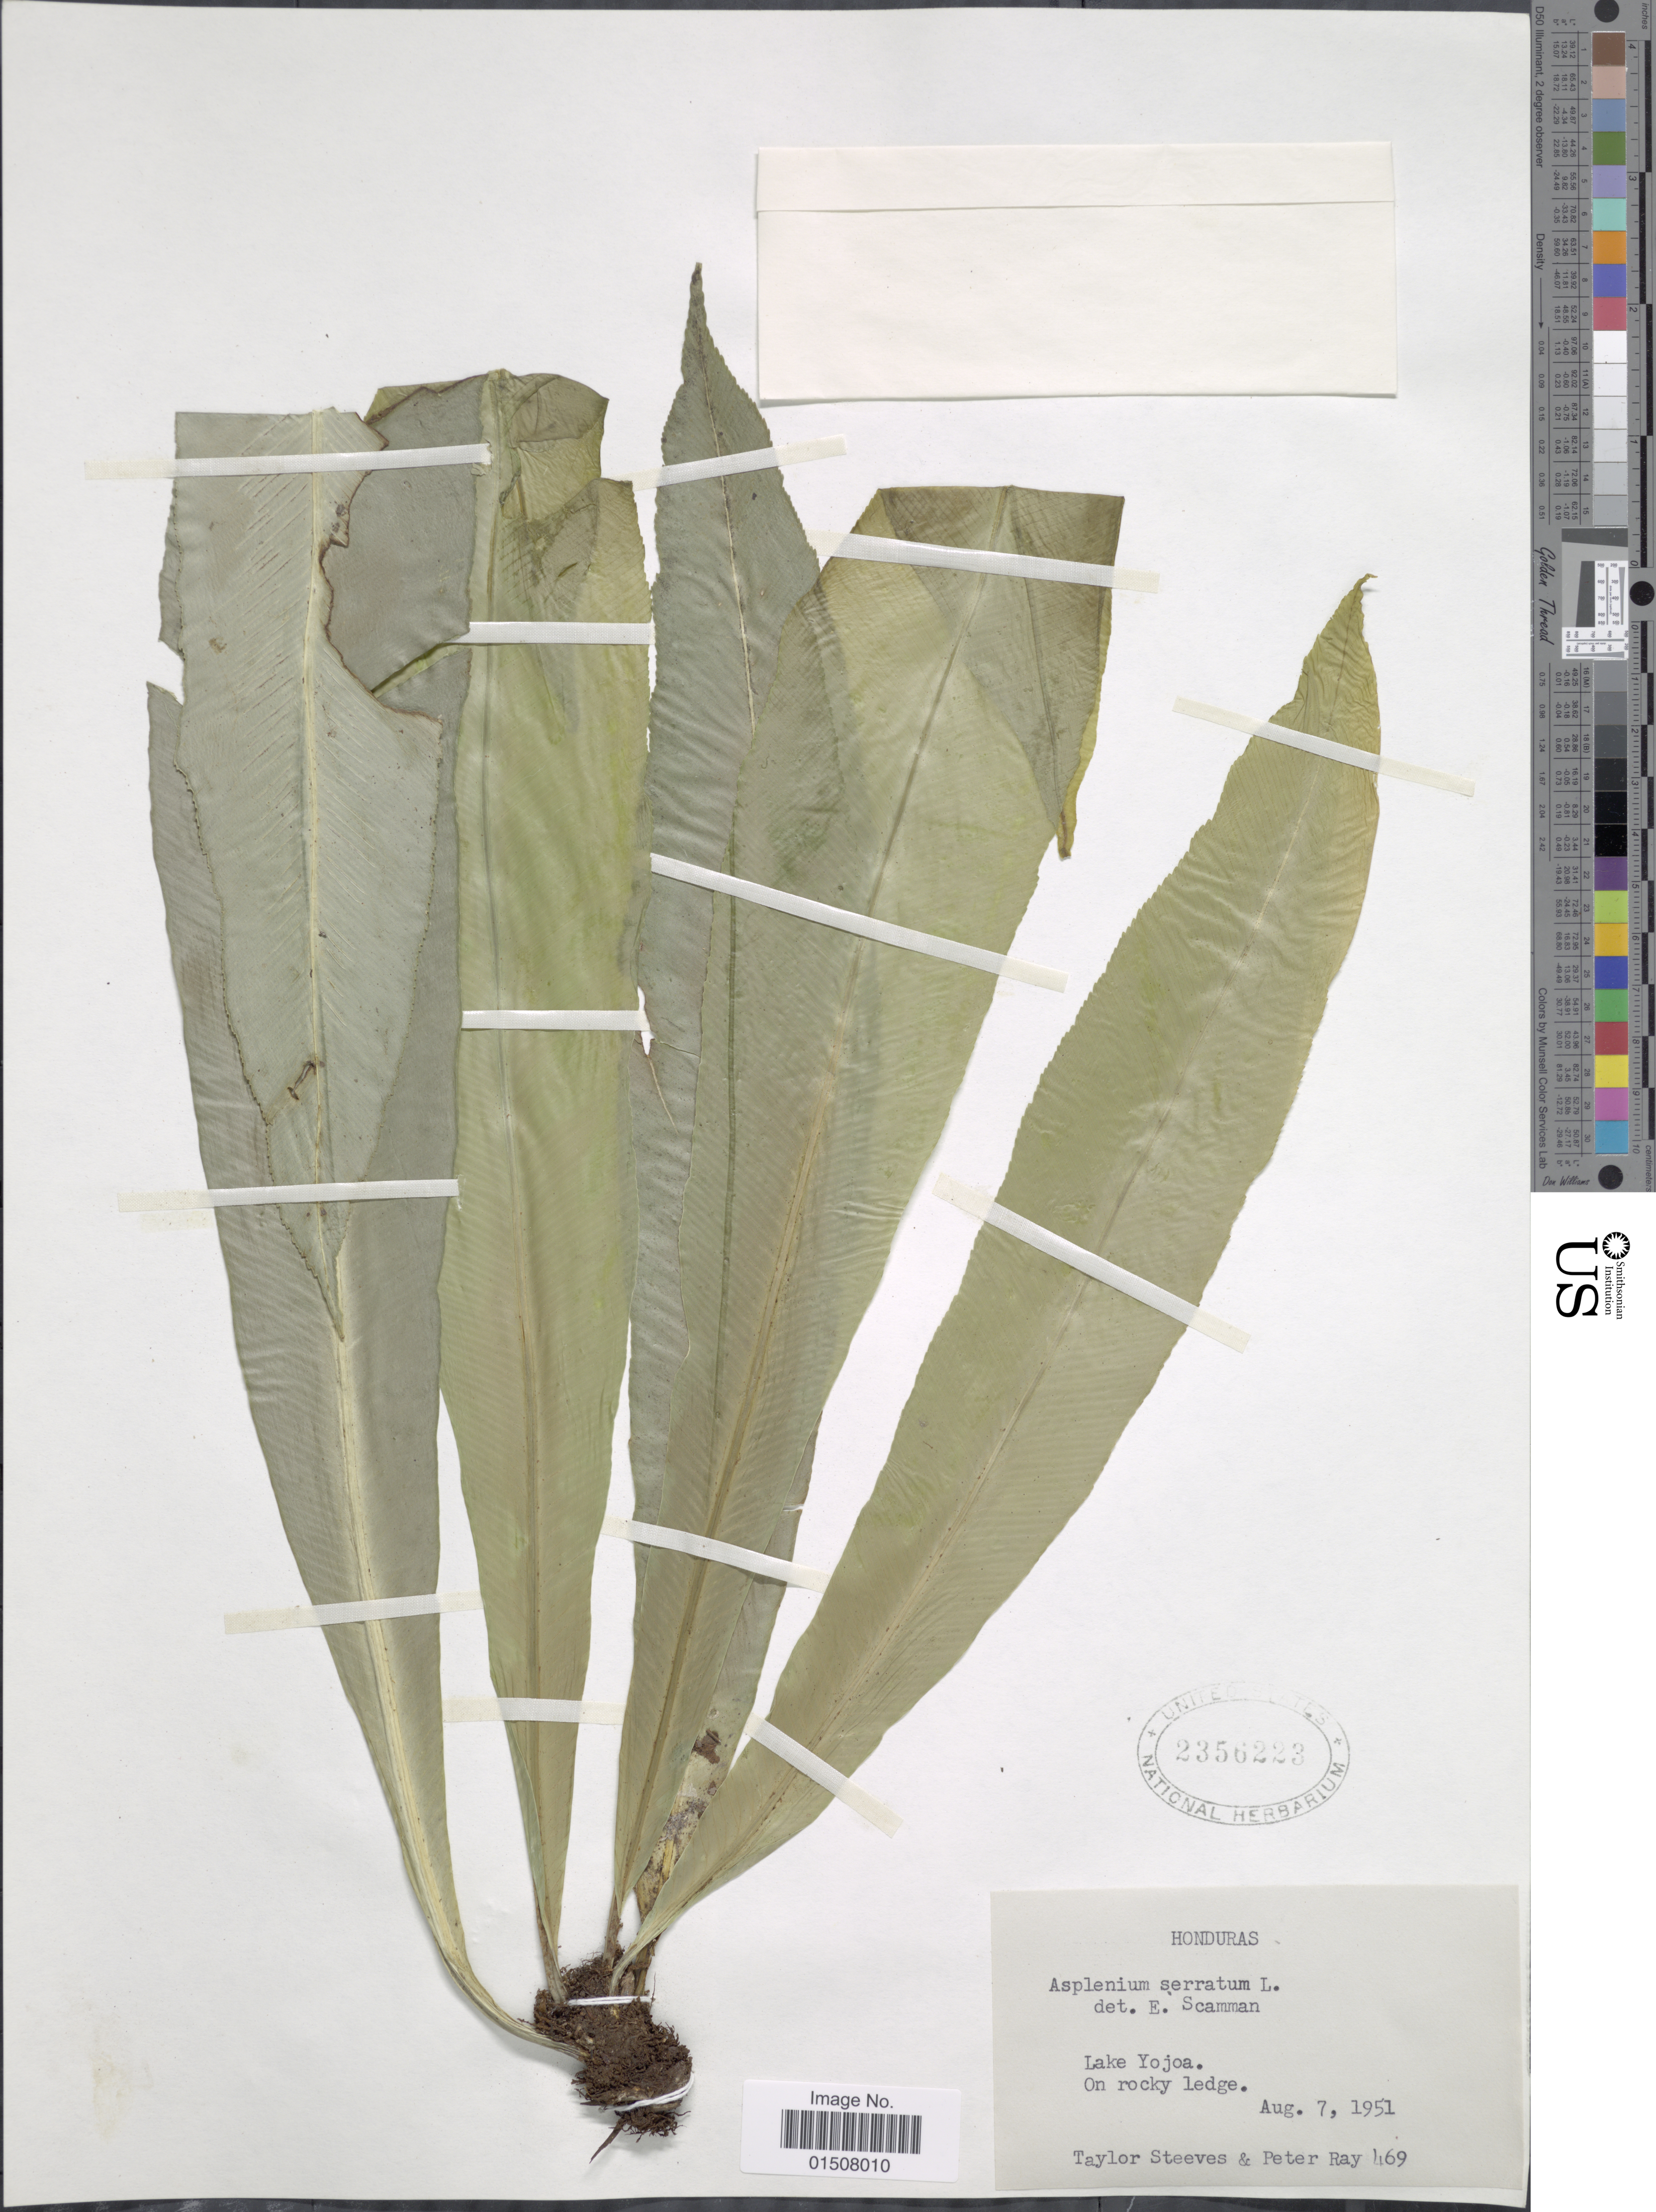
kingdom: Plantae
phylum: Tracheophyta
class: Polypodiopsida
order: Polypodiales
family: Aspleniaceae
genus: Asplenium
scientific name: Asplenium serratum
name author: L.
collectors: T. Steeves & P. Ray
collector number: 469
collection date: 1951-08-07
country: Honduras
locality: Lake Yojoa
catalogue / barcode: US 2356223